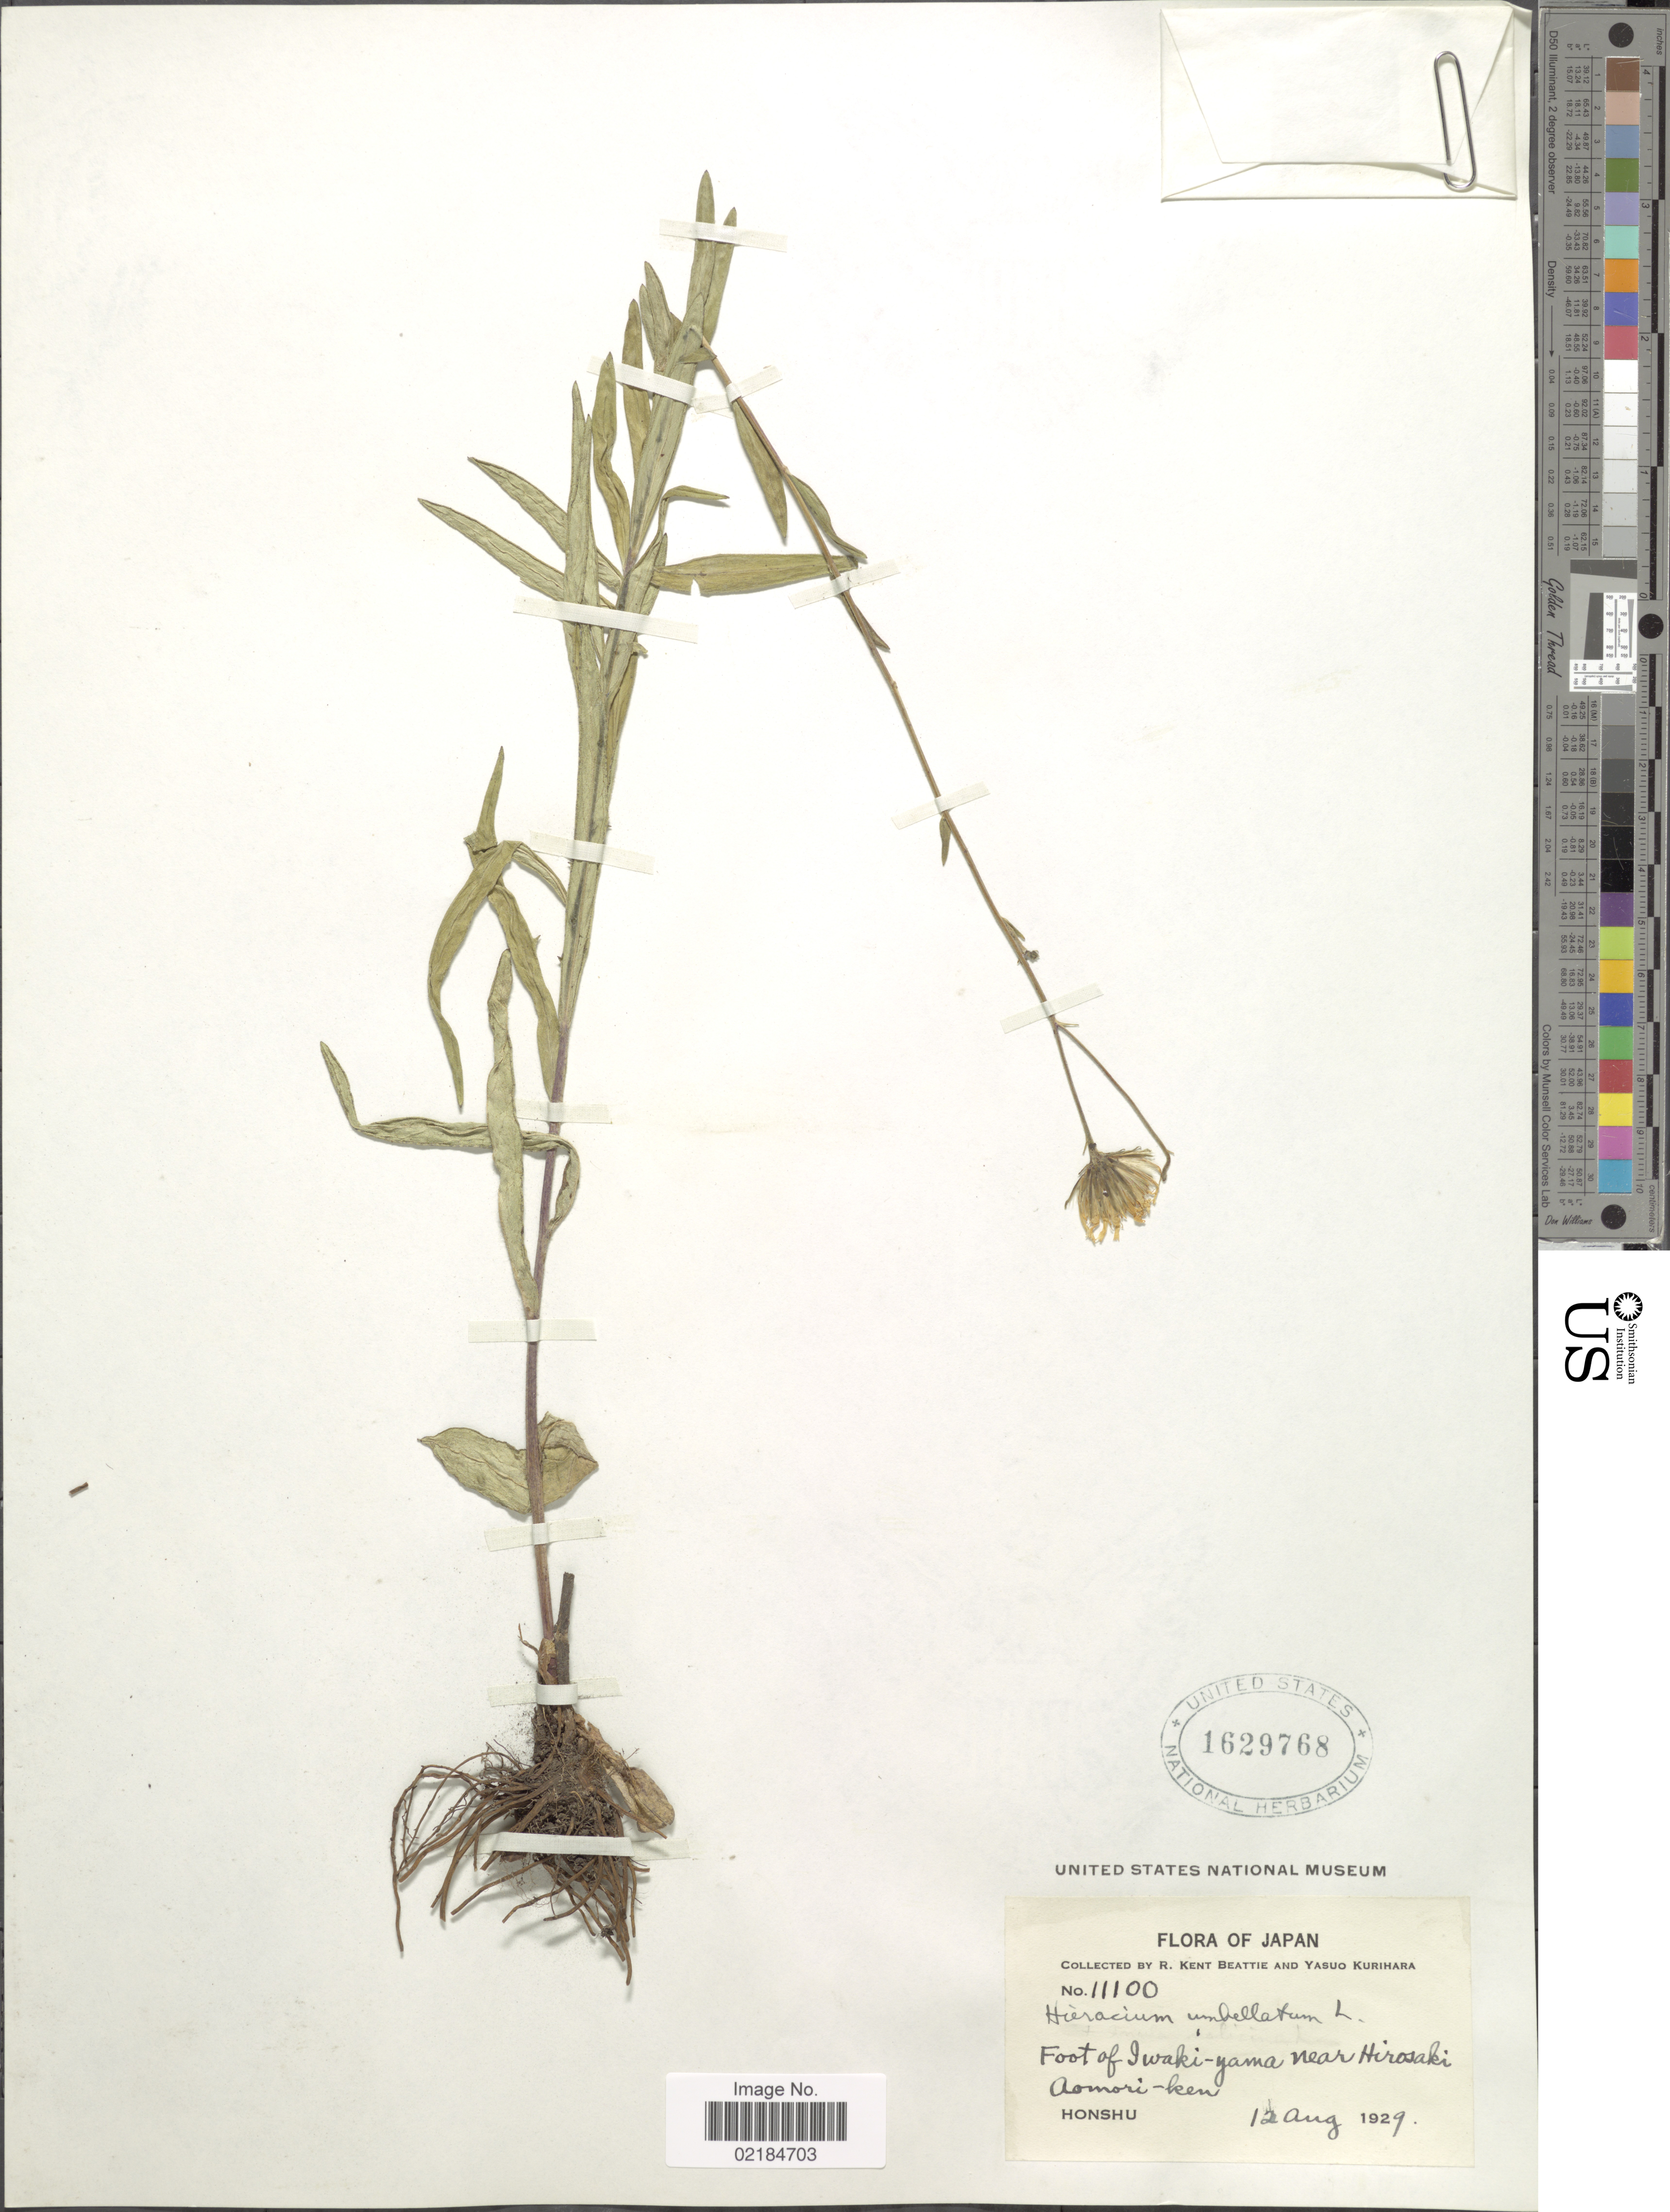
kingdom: Plantae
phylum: Tracheophyta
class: Magnoliopsida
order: Asterales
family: Asteraceae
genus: Hieracium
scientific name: Hieracium umbellatum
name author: L.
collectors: R. K. Beattie & Y. Kurihara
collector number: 11100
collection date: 1929-08-12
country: Japan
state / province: Aomori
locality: Foot of Iwaki-yama near Hirosaki, Aomori-ken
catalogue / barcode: US 1629768